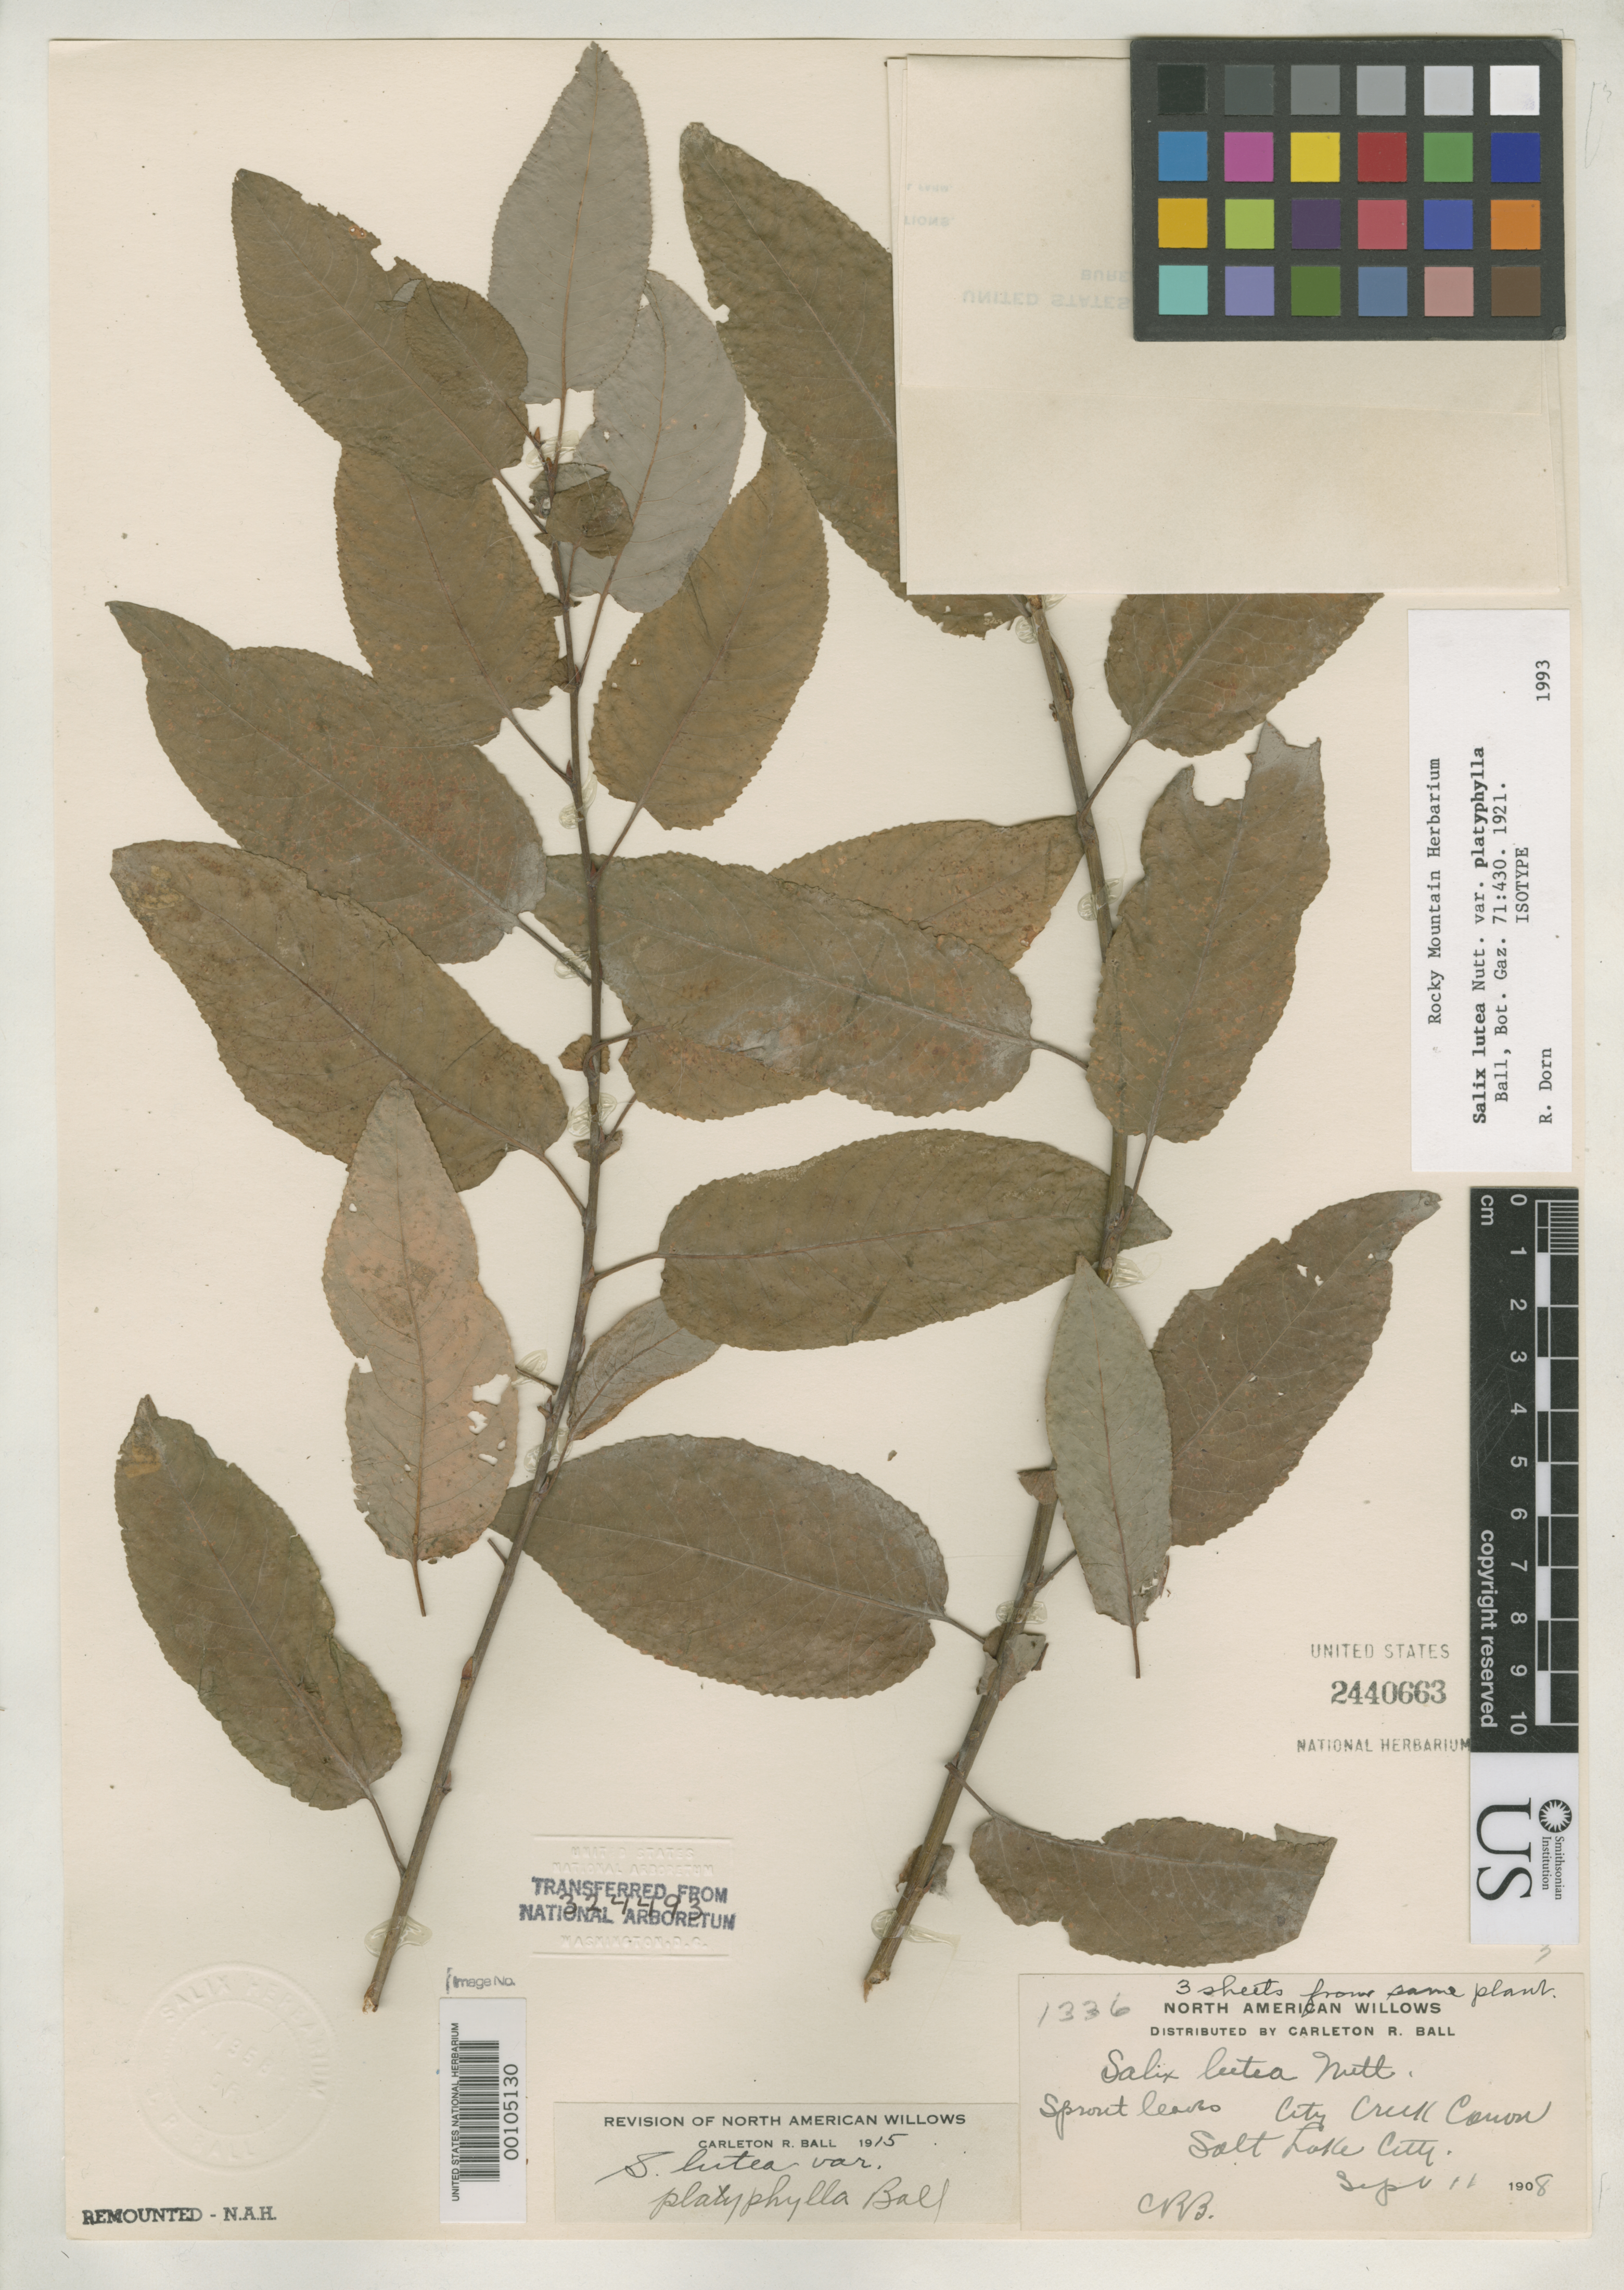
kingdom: Plantae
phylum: Tracheophyta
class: Magnoliopsida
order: Malpighiales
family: Salicaceae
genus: Salix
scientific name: Salix lutea var. platyphylla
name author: C.R. Ball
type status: Isotype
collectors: C. R. Ball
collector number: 1336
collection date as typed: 11 Sep 1908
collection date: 1908-09-11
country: United States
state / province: Utah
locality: City Creek Canyon, Salt Lake City.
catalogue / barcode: US 2440663